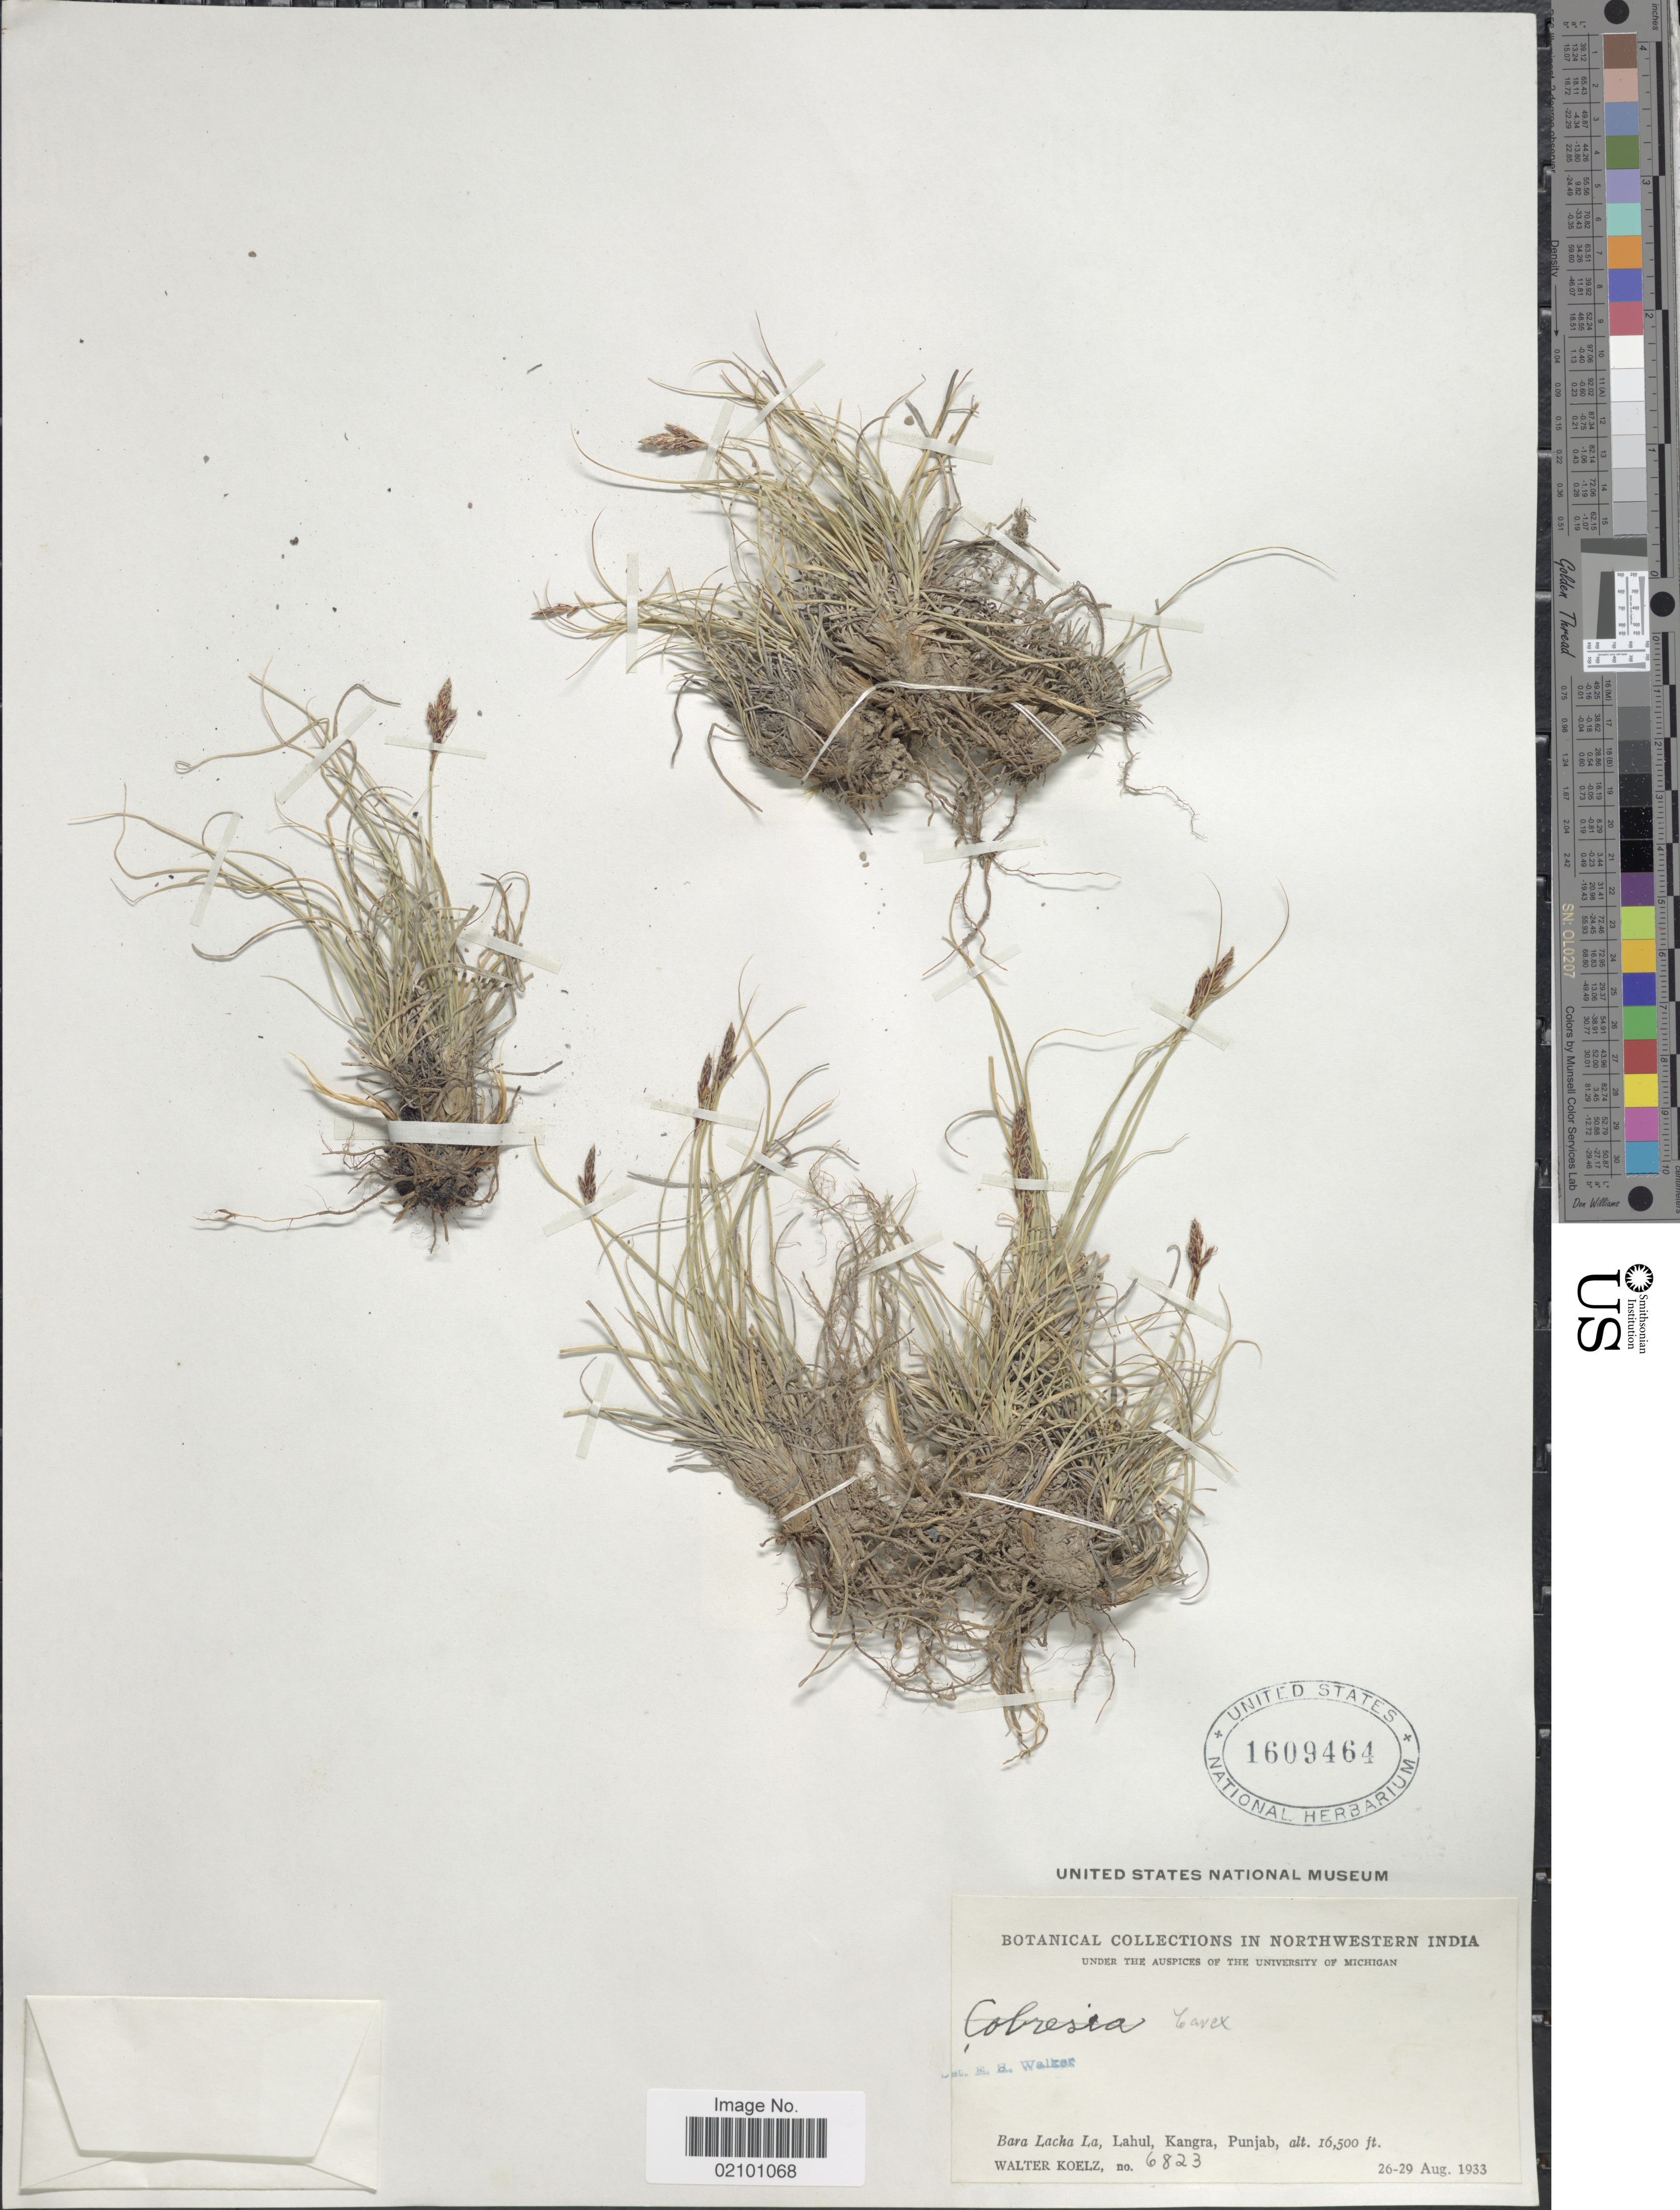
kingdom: Plantae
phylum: Tracheophyta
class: Liliopsida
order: Poales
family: Cyperaceae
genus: Carex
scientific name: Carex sp.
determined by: Strong, M. T., (US), Smithsonian Institution - National Museum of Natural History (UNITED STATES)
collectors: W. N. Koelz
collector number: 6823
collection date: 1933-08-26/1933-08-29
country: India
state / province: Punjab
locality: Northwestern India, Bara Lacha La, Lahul, Kangra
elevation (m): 5029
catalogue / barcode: US 1609464